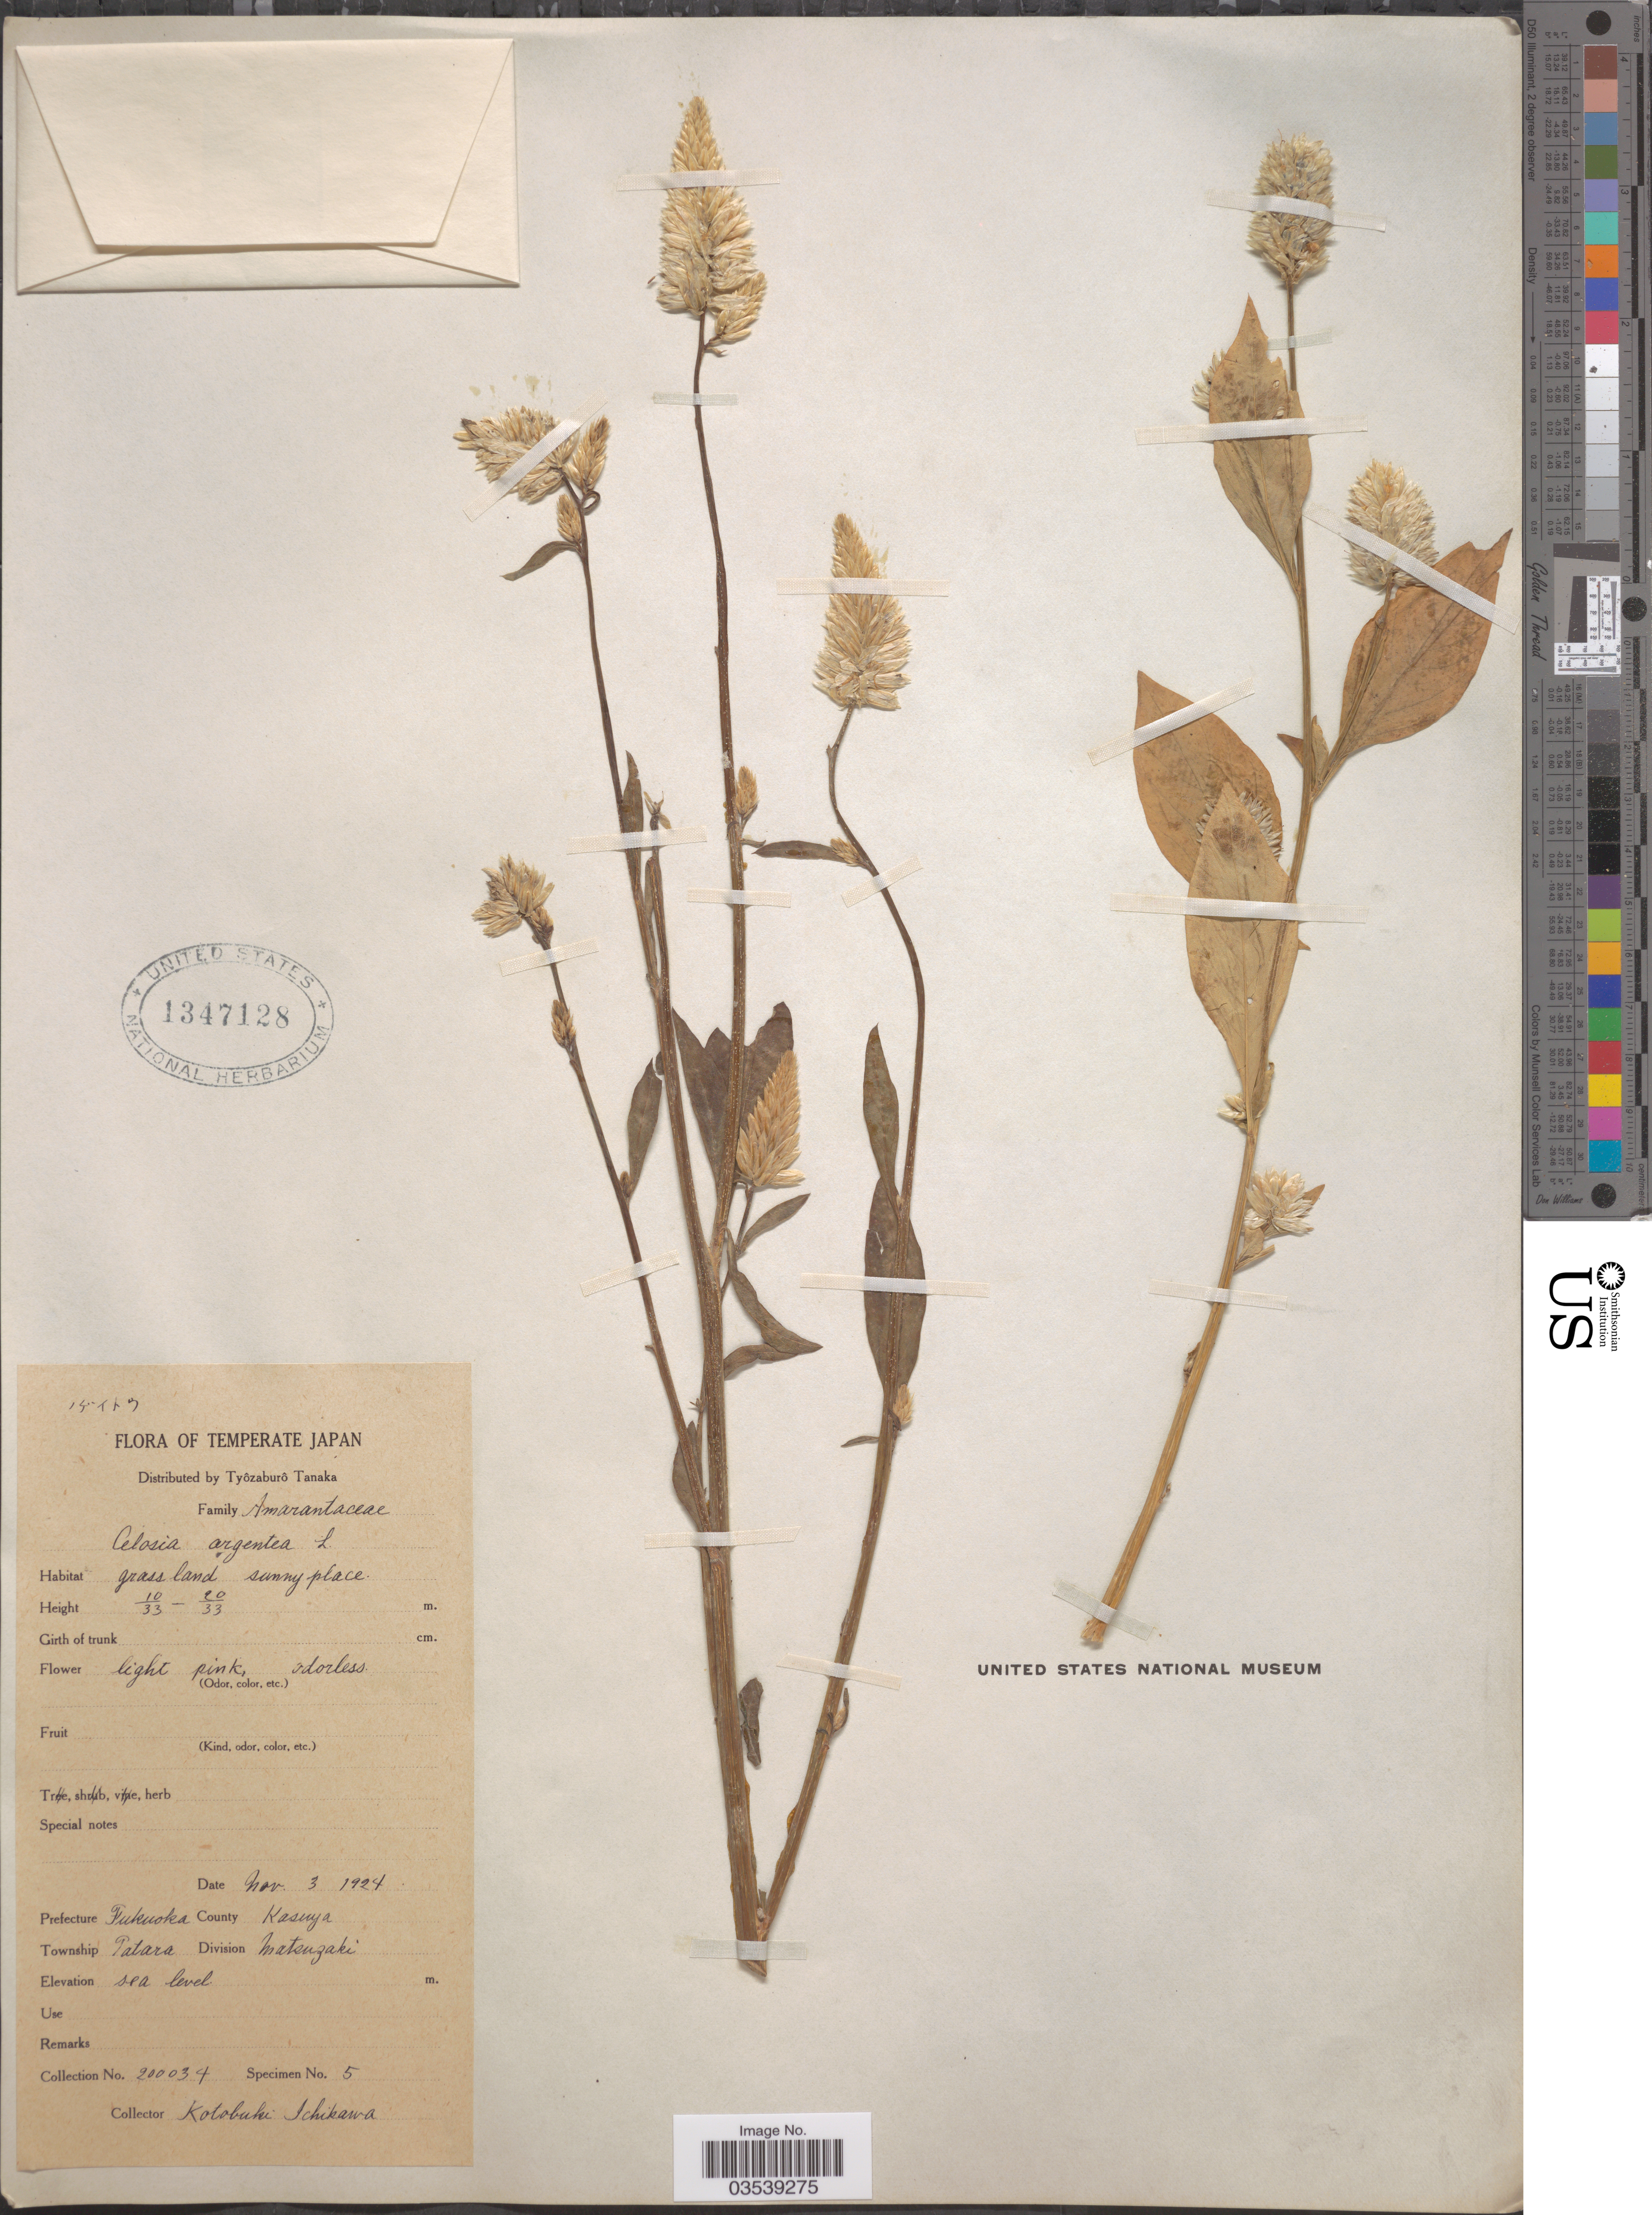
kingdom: Plantae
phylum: Tracheophyta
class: Magnoliopsida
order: Caryophyllales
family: Amaranthaceae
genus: Celosia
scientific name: Celosia argentea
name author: L.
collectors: K. Schikawa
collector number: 200034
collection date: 1924-11-03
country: Japan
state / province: Hukuoka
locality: Prefecture Fukuoka, County Kasuya, Township Tatara, Division Matsuzaki.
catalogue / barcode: US 1347128